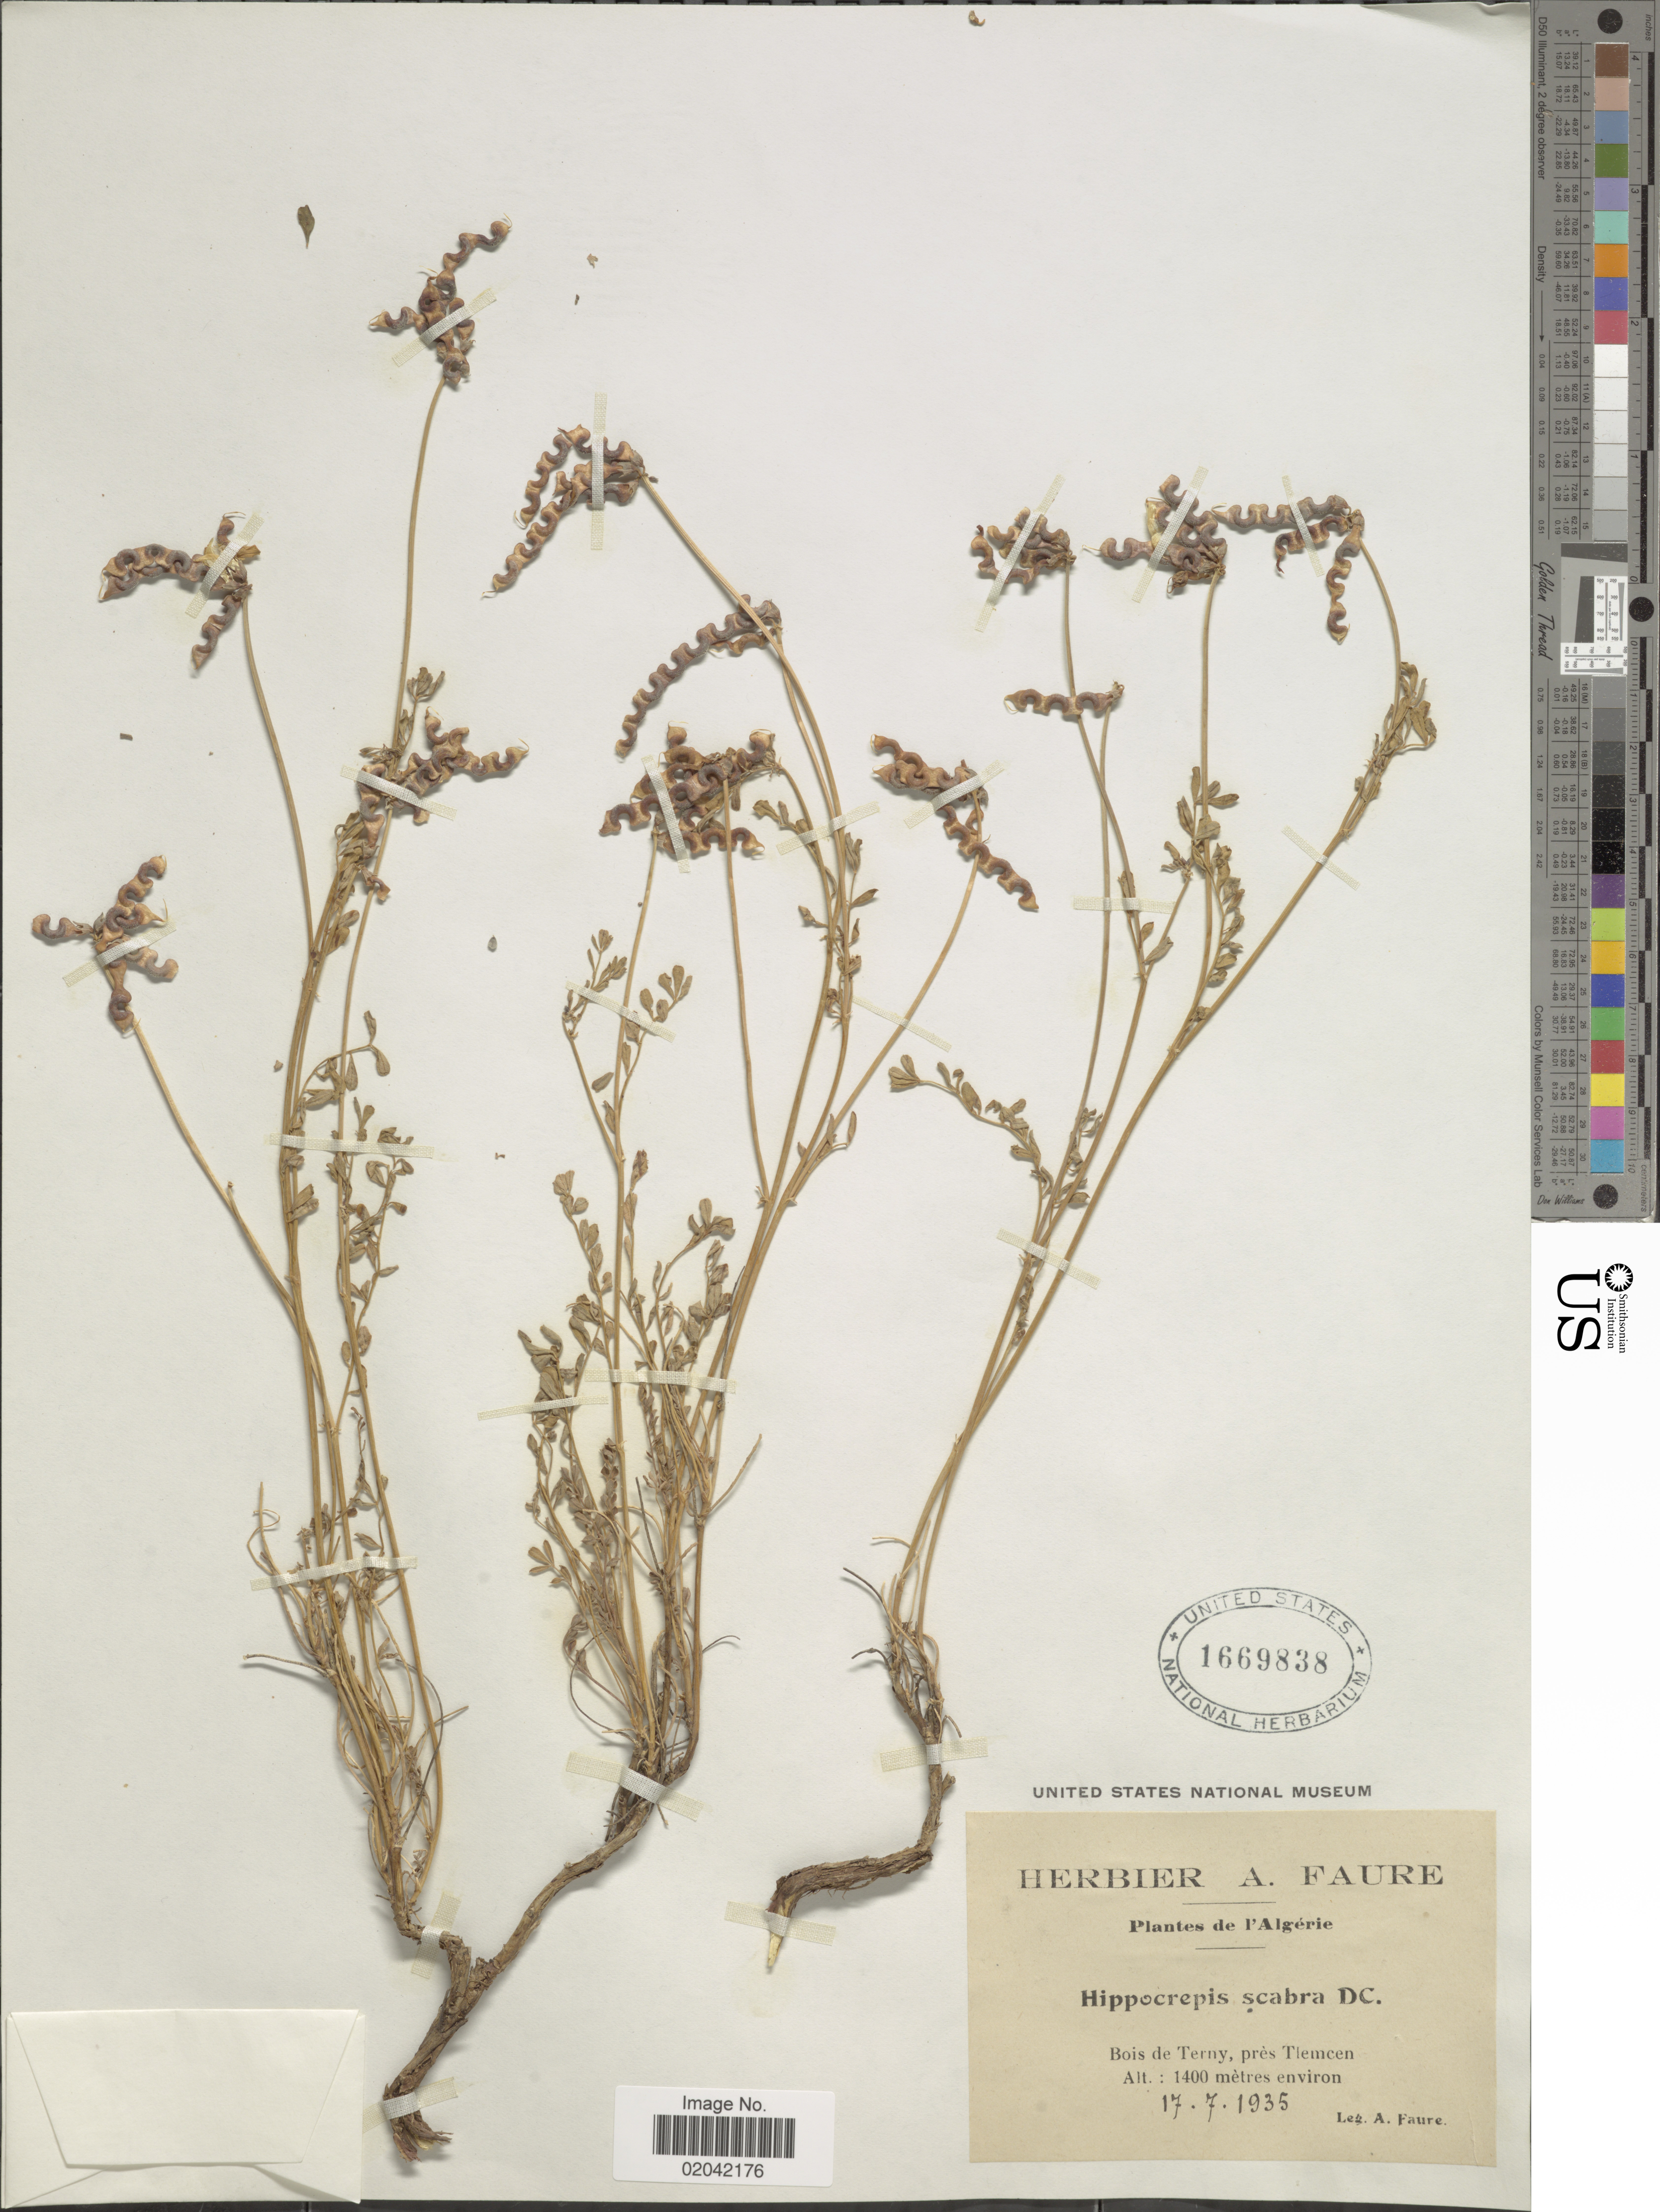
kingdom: Plantae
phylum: Tracheophyta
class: Magnoliopsida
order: Fabales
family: Fabaceae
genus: Hippocrepis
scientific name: Hippocrepis scabra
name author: DC.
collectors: A. Faure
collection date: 1935-07-17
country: Algeria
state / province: Tlemcen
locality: De l'Algerie. Bois de Terny, pres Tlemcen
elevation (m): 1400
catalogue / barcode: US 1669838